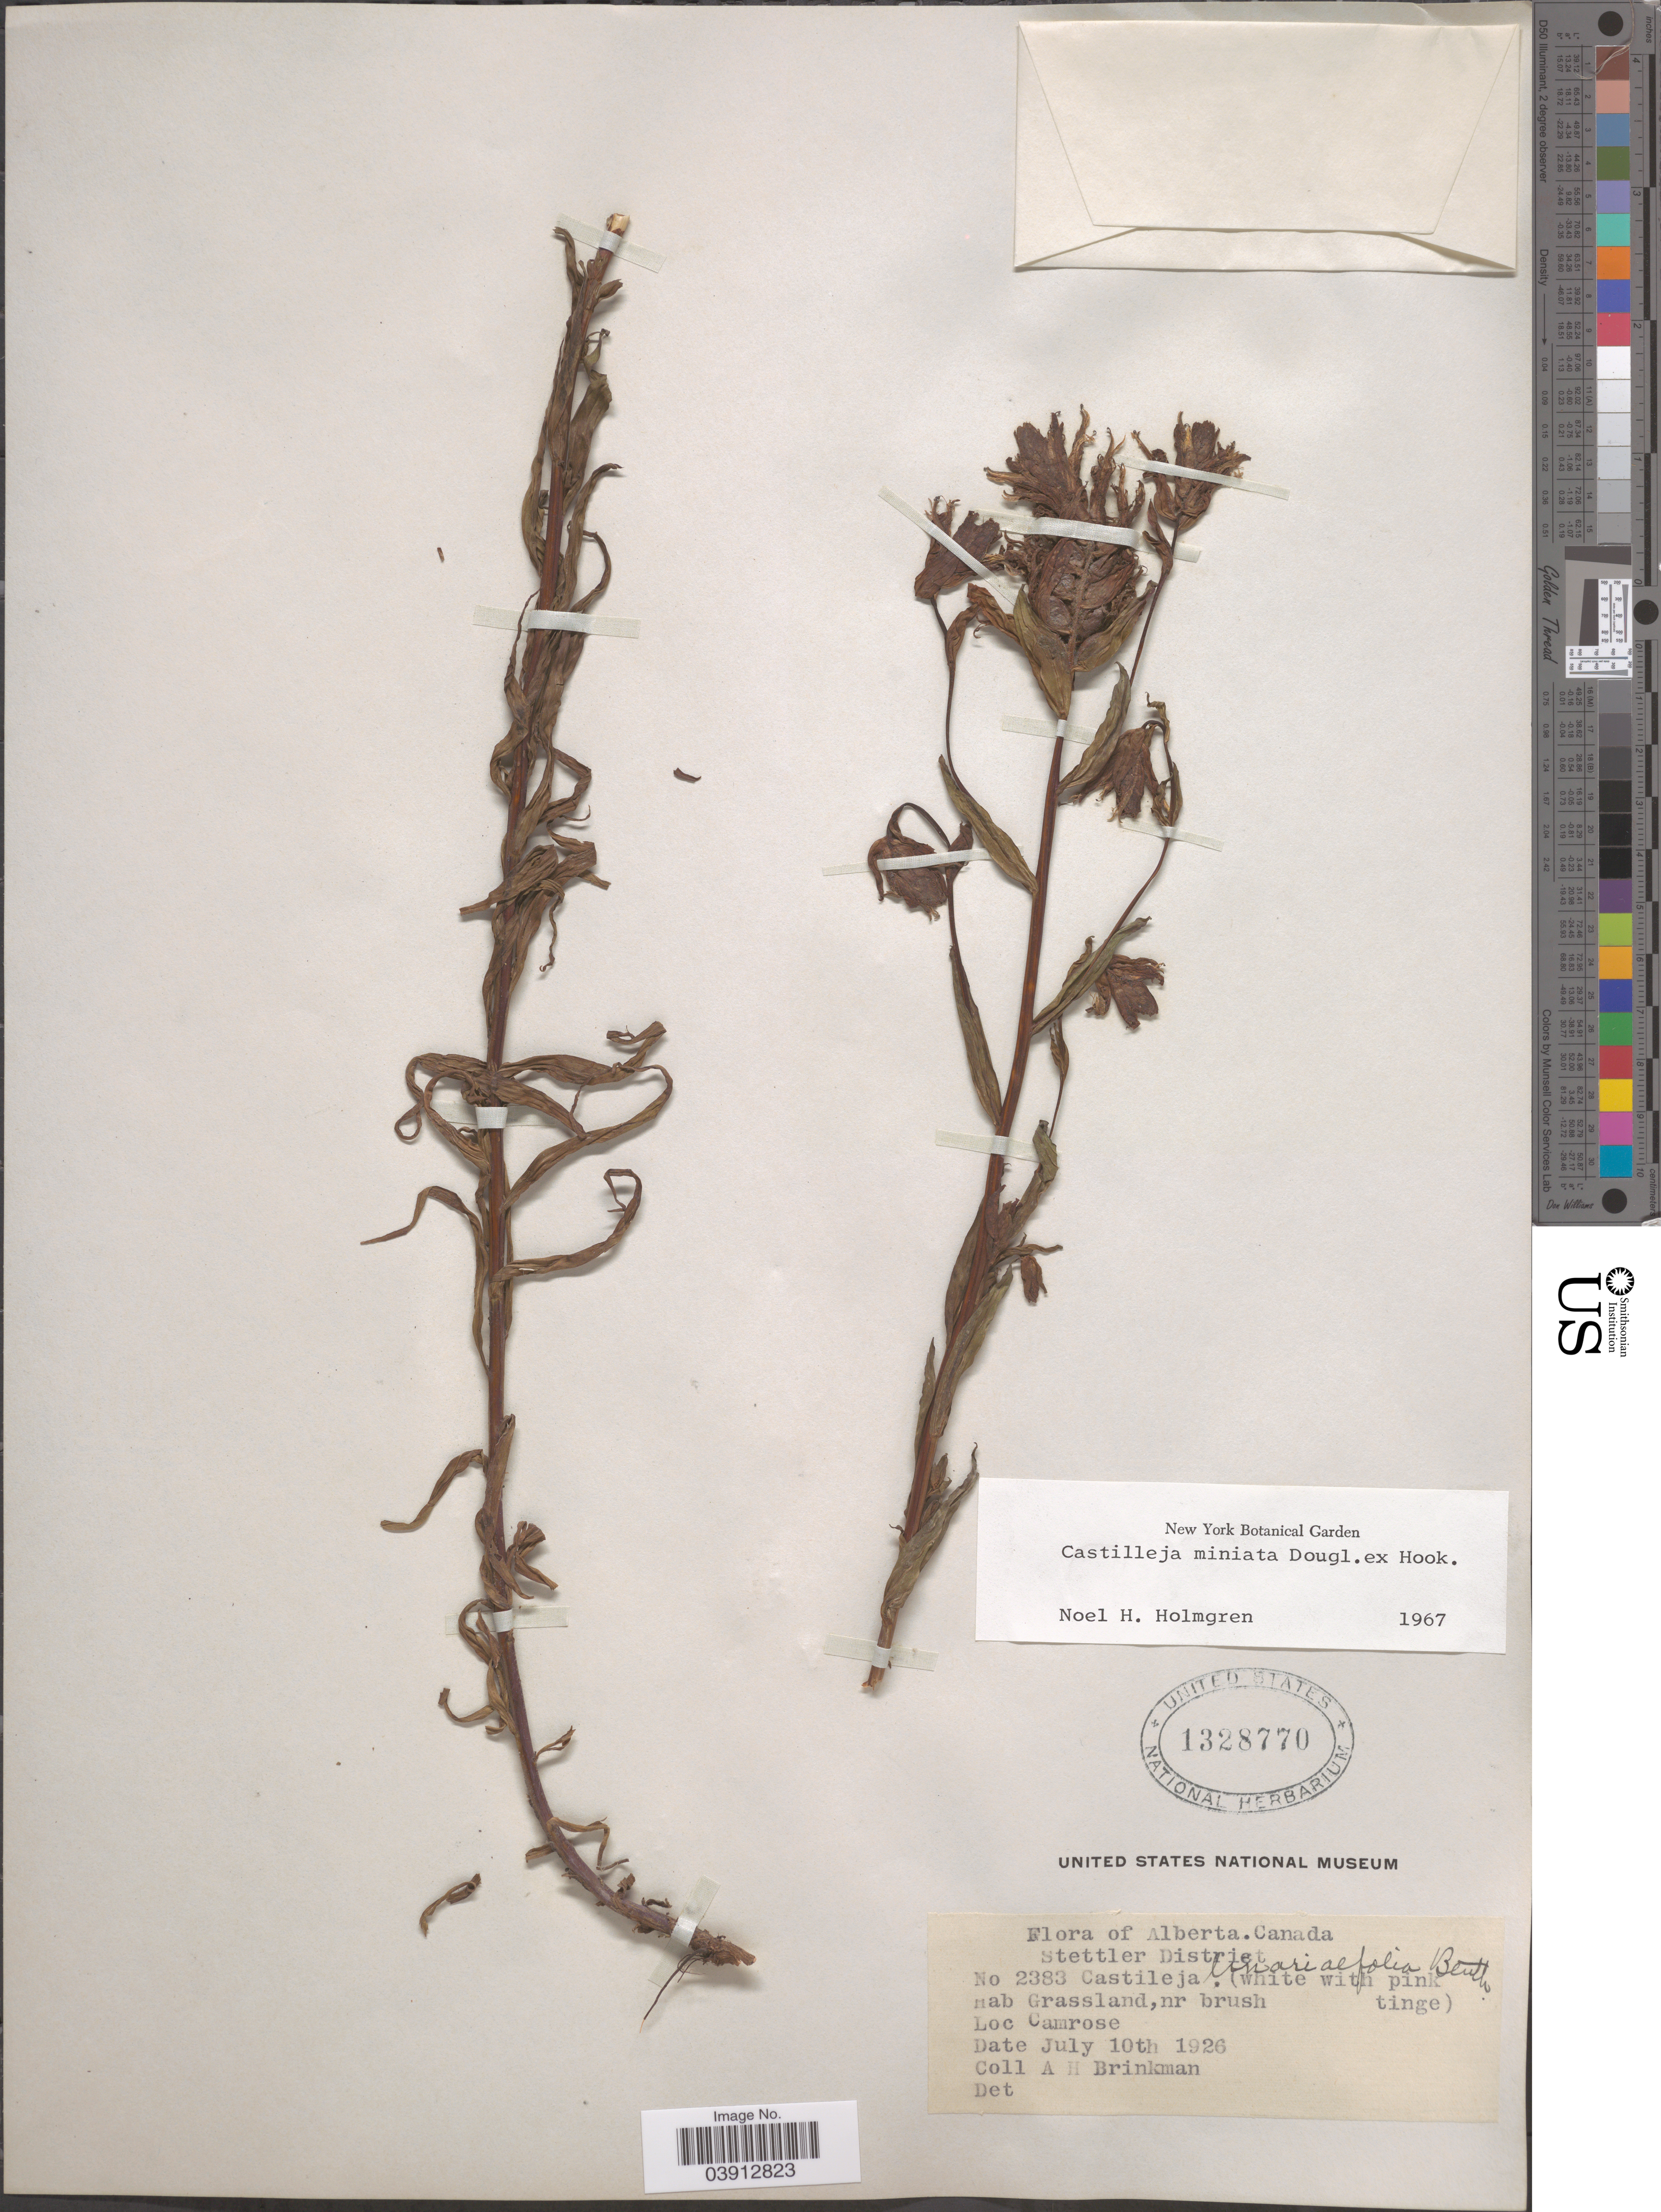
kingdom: Plantae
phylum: Tracheophyta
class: Magnoliopsida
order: Lamiales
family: Orobanchaceae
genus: Castilleja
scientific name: Castilleja miniata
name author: Douglas ex Hook.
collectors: A. Brinkman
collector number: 2383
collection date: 1926-07-10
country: Canada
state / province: Alberta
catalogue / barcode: US 1328770